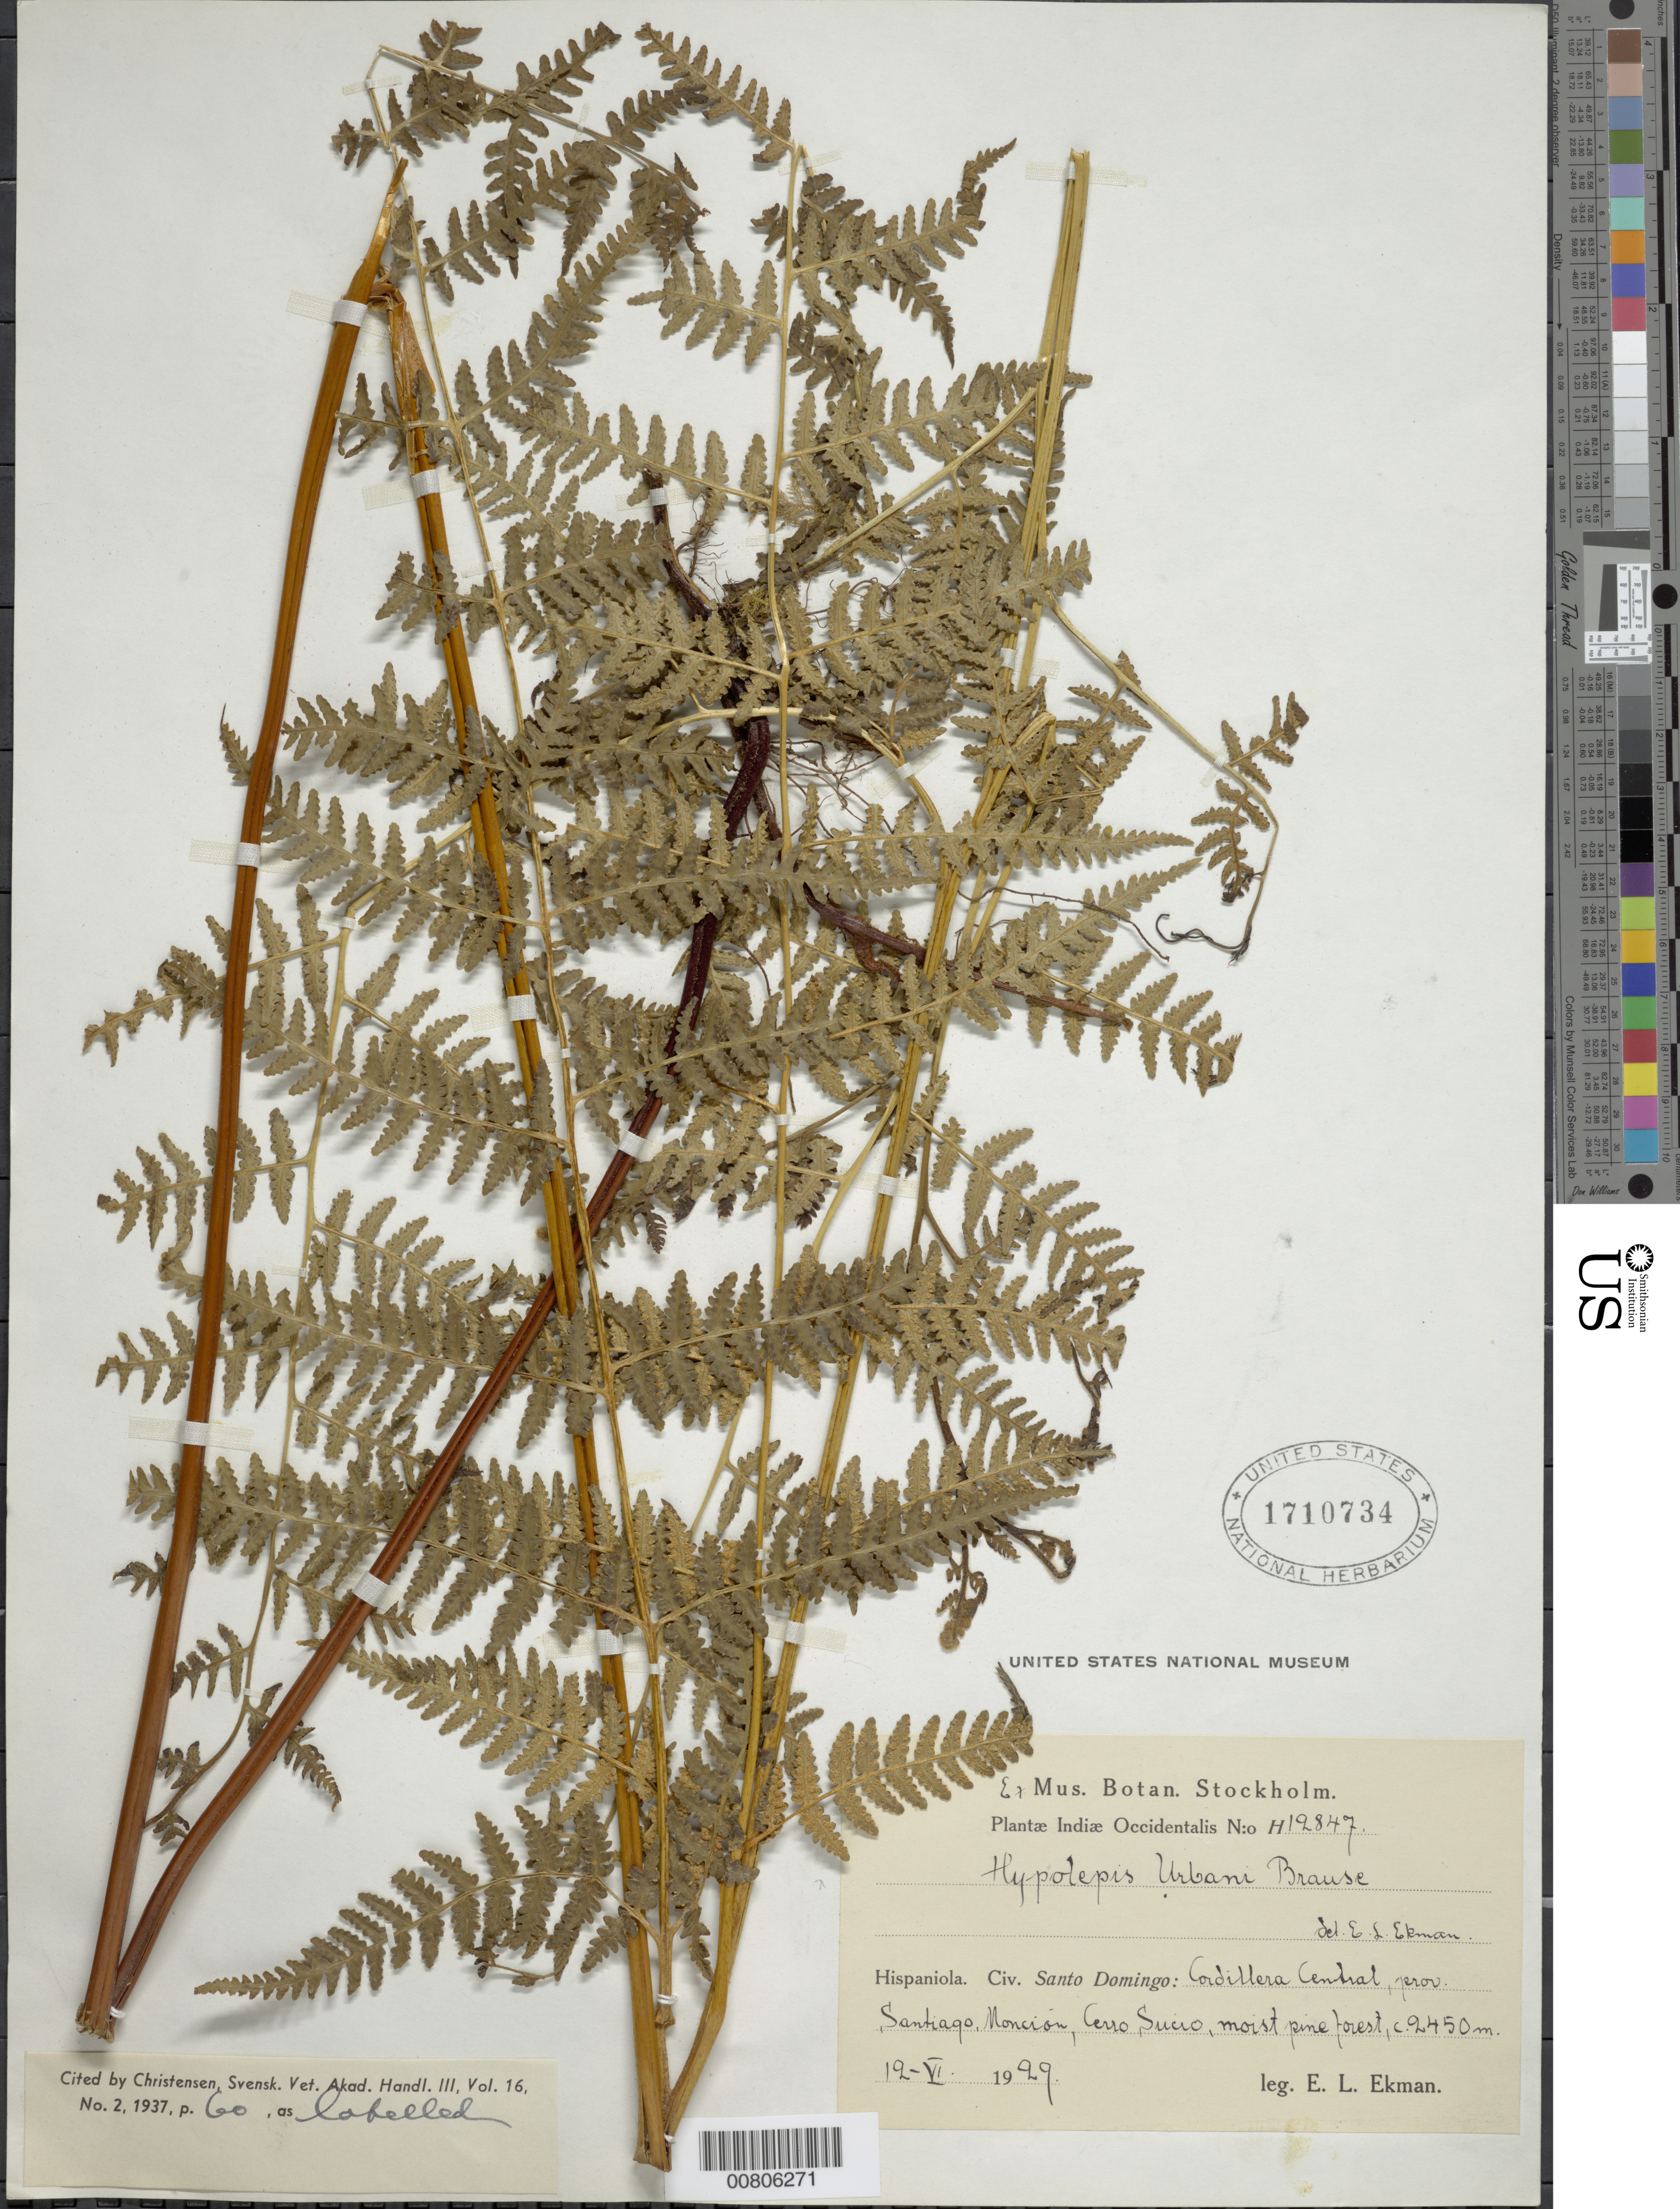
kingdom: Plantae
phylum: Tracheophyta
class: Polypodiopsida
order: Polypodiales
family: Dennstaedtiaceae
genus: Hypolepis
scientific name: Hypolepis urbanii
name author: Brause in Urb.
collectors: E. L. Ekman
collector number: H 12847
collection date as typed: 12 Jun 1929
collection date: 1929-06-12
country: Dominican Republic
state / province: Santiago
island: Hispaniola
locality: Cordillera Central, Manción, Cerro Sucio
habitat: Moist pine forest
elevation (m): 2450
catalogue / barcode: US 1710734